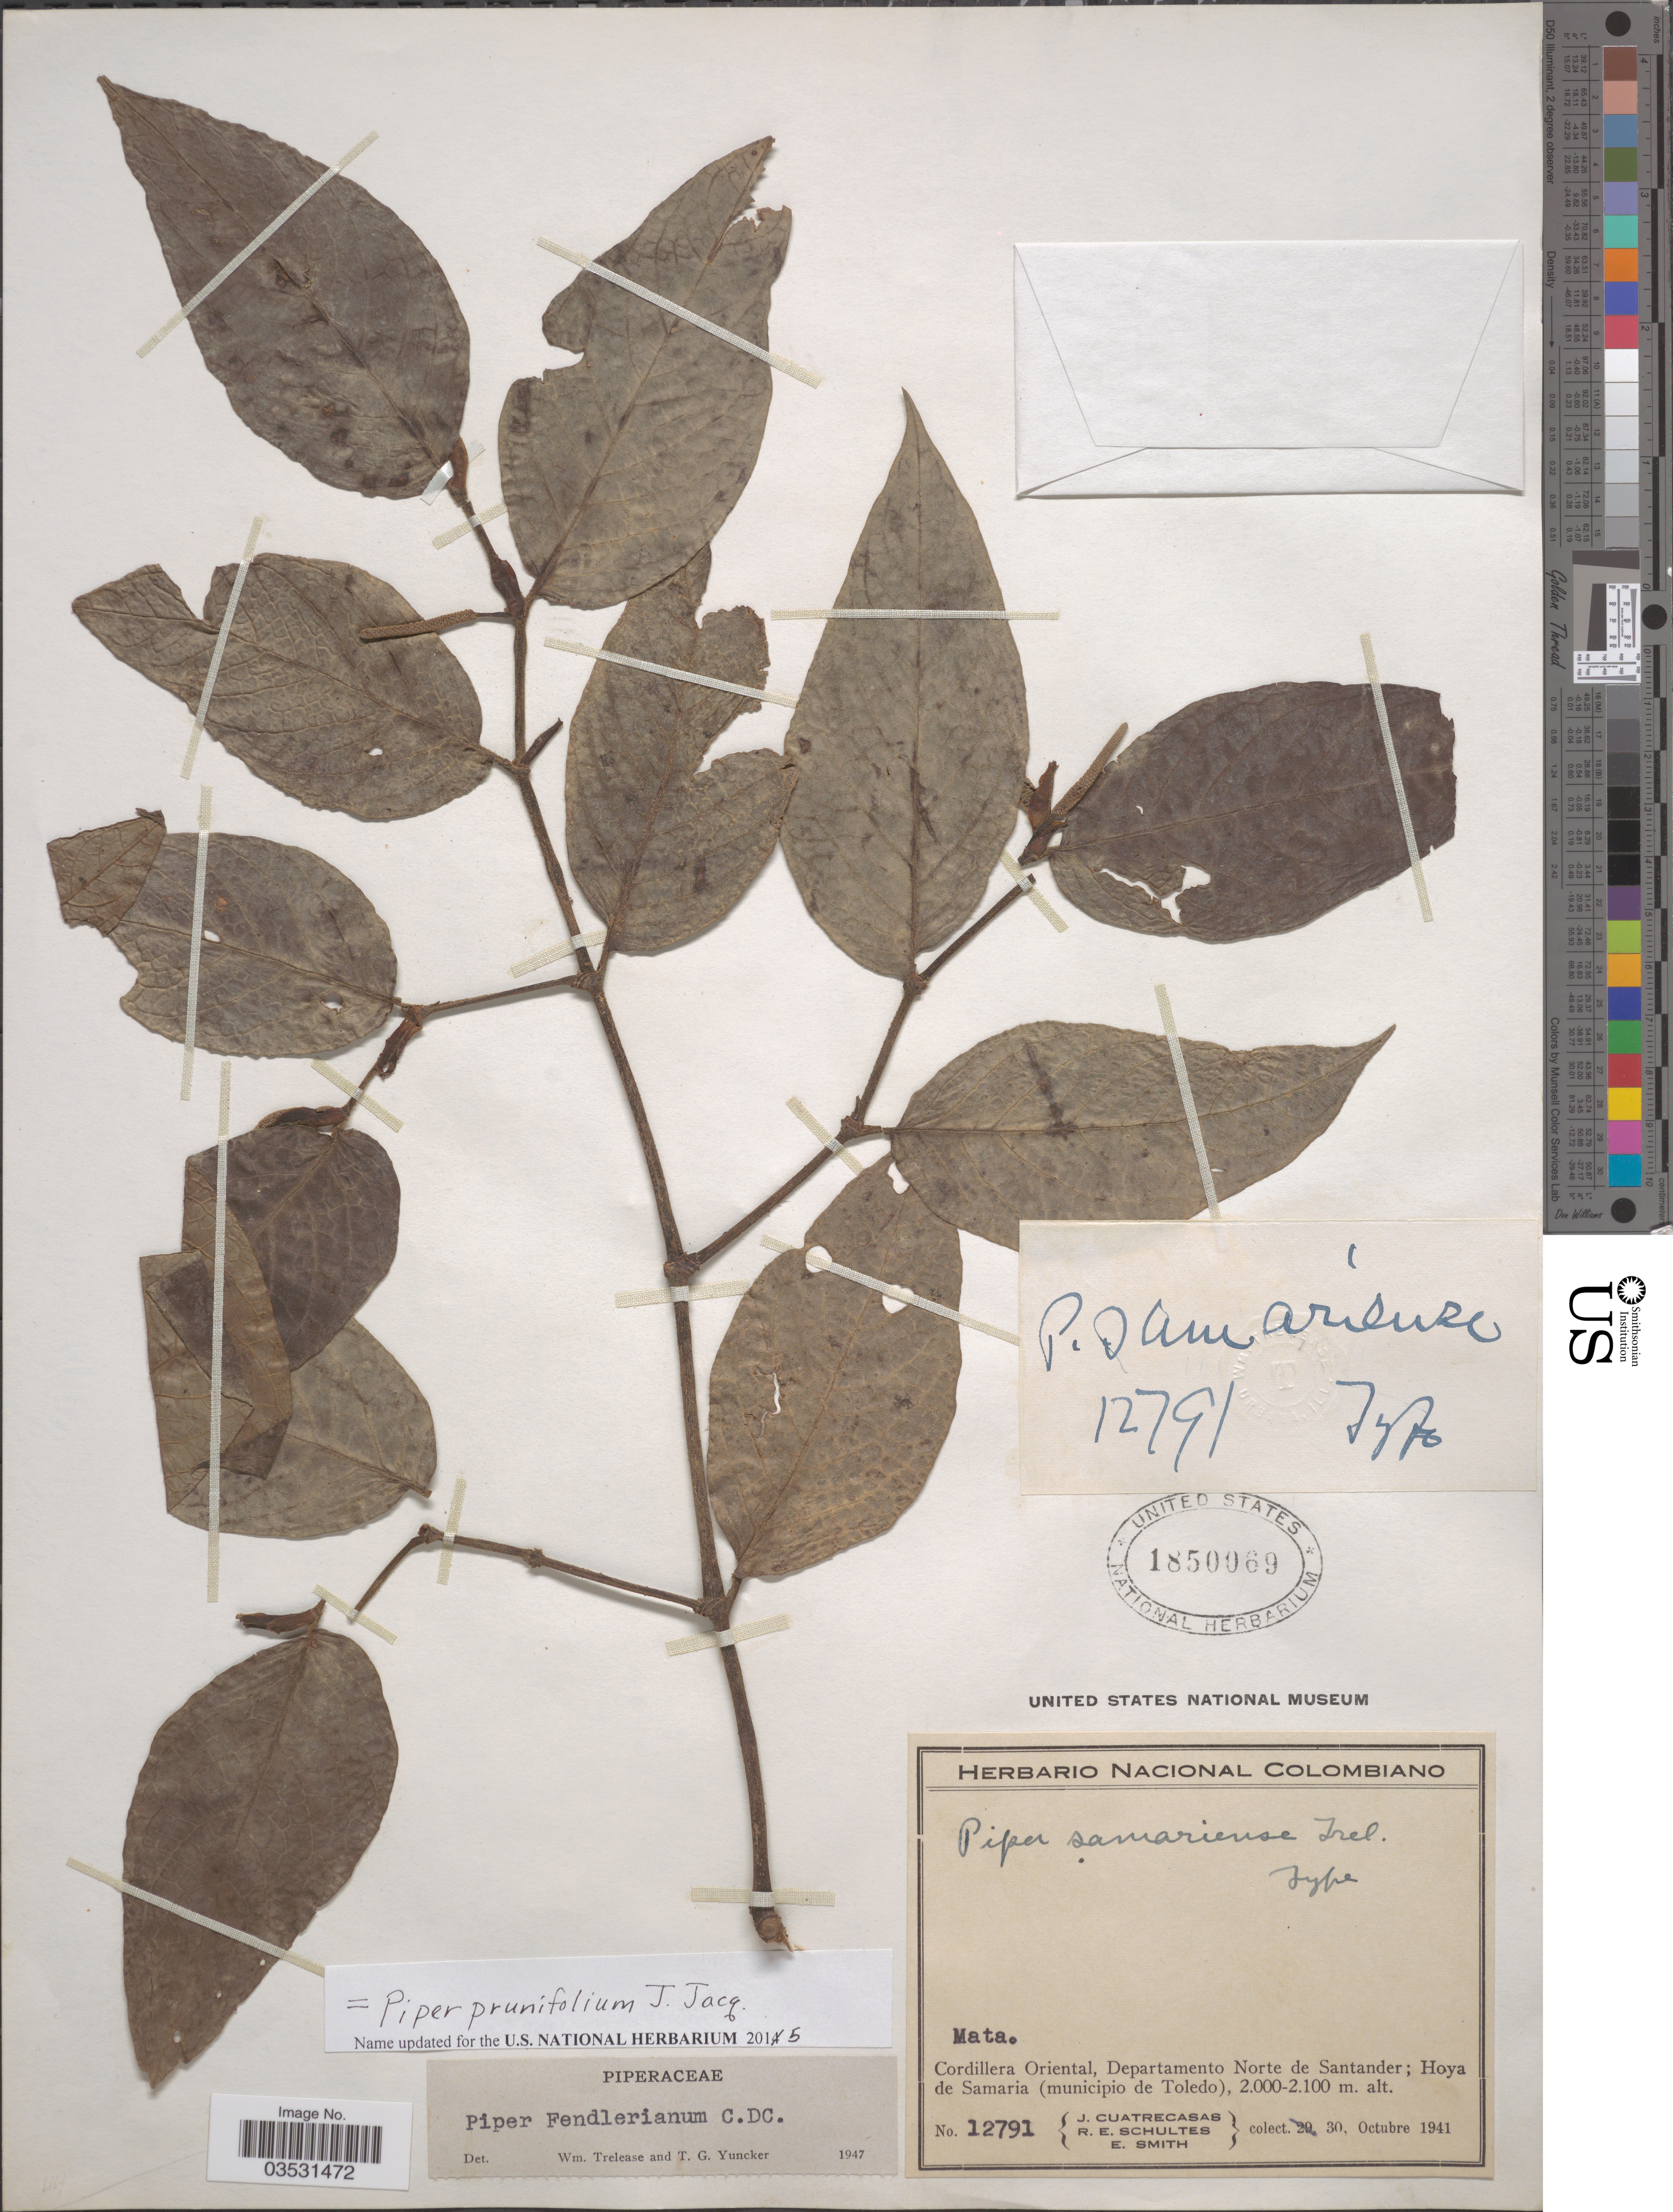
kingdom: Plantae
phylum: Tracheophyta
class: Magnoliopsida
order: Piperales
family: Piperaceae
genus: Piper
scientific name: Piper prunifolium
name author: Jacq.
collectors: J. Cuatrecasas, R. E. Schultes & E. Smith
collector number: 12791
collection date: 1941-10-30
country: Colombia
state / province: Norte de Santander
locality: Cordillera Oriental, Departamento Norte de Santander; Hoya de Samaria (municipio de Toledo).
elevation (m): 2000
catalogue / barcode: US 1850069